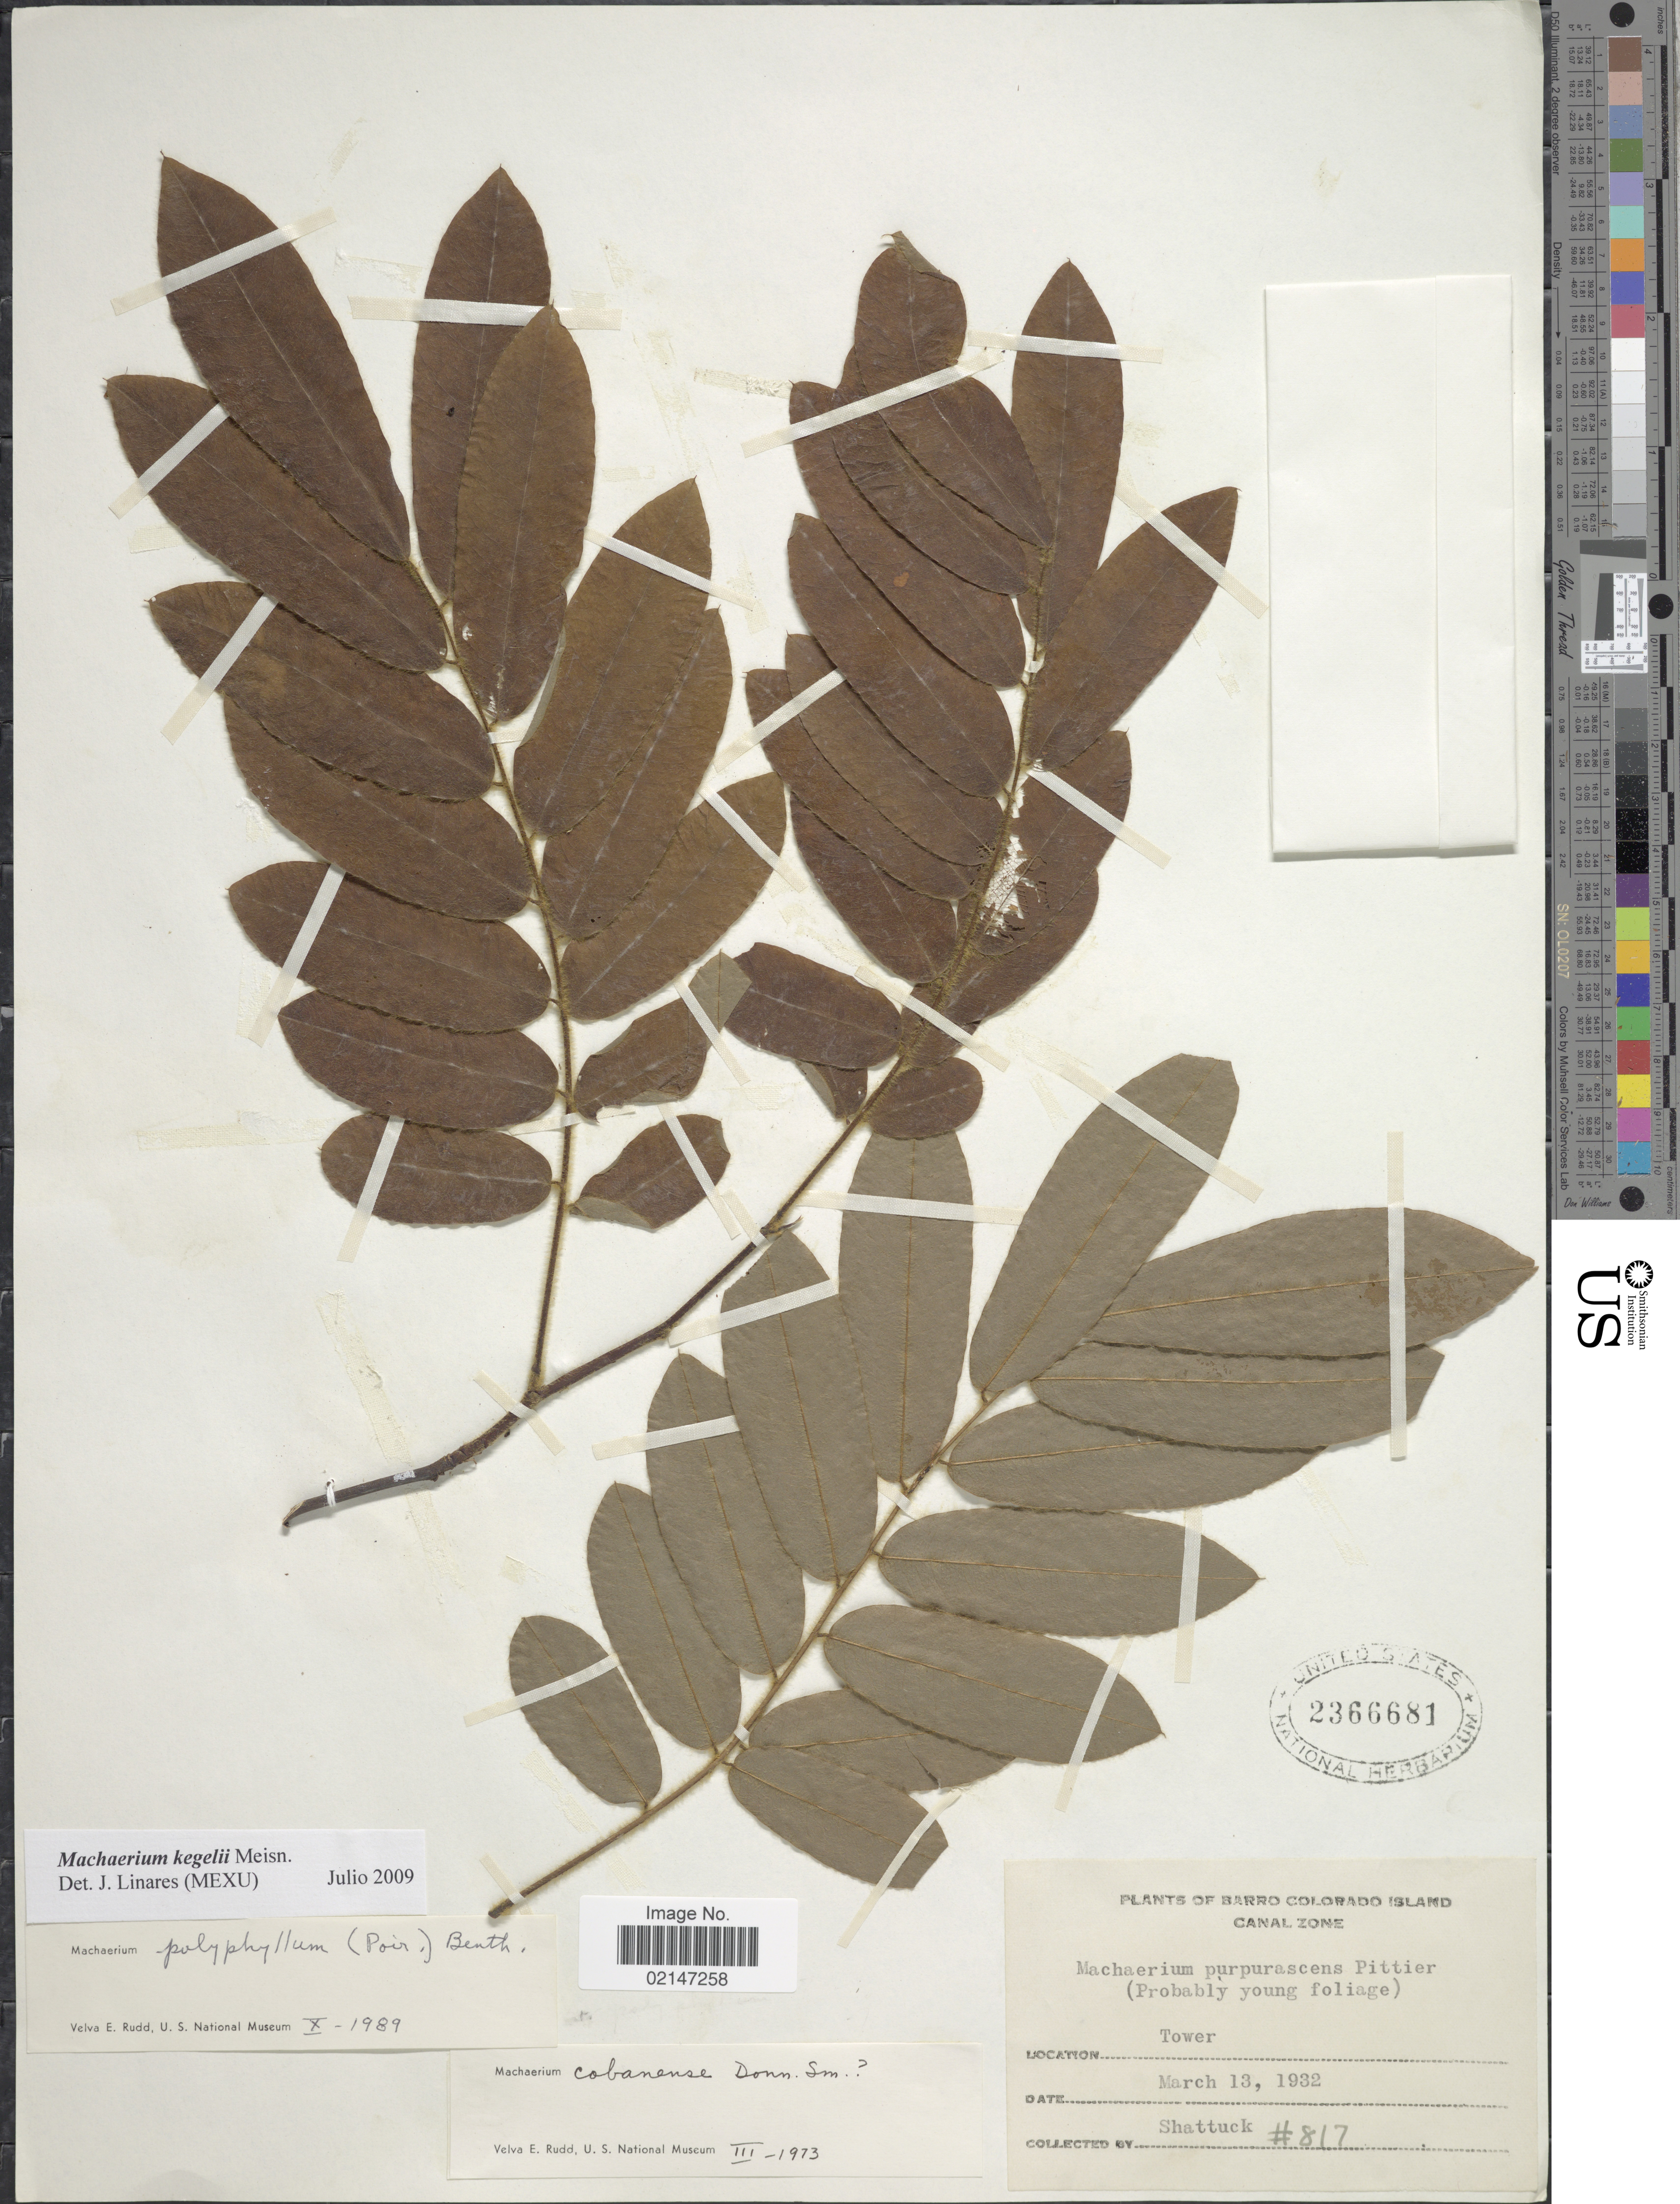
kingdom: Plantae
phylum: Tracheophyta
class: Magnoliopsida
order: Fabales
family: Fabaceae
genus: Machaerium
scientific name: Machaerium kegelii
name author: Meisn.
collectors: Shattuck, --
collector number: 817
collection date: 1932-03-13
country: Panama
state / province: Panamá Oeste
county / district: Canal Zone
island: Barro Colorado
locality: Barro Colorado Island, Canal Zone, Tower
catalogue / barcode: US 2366681